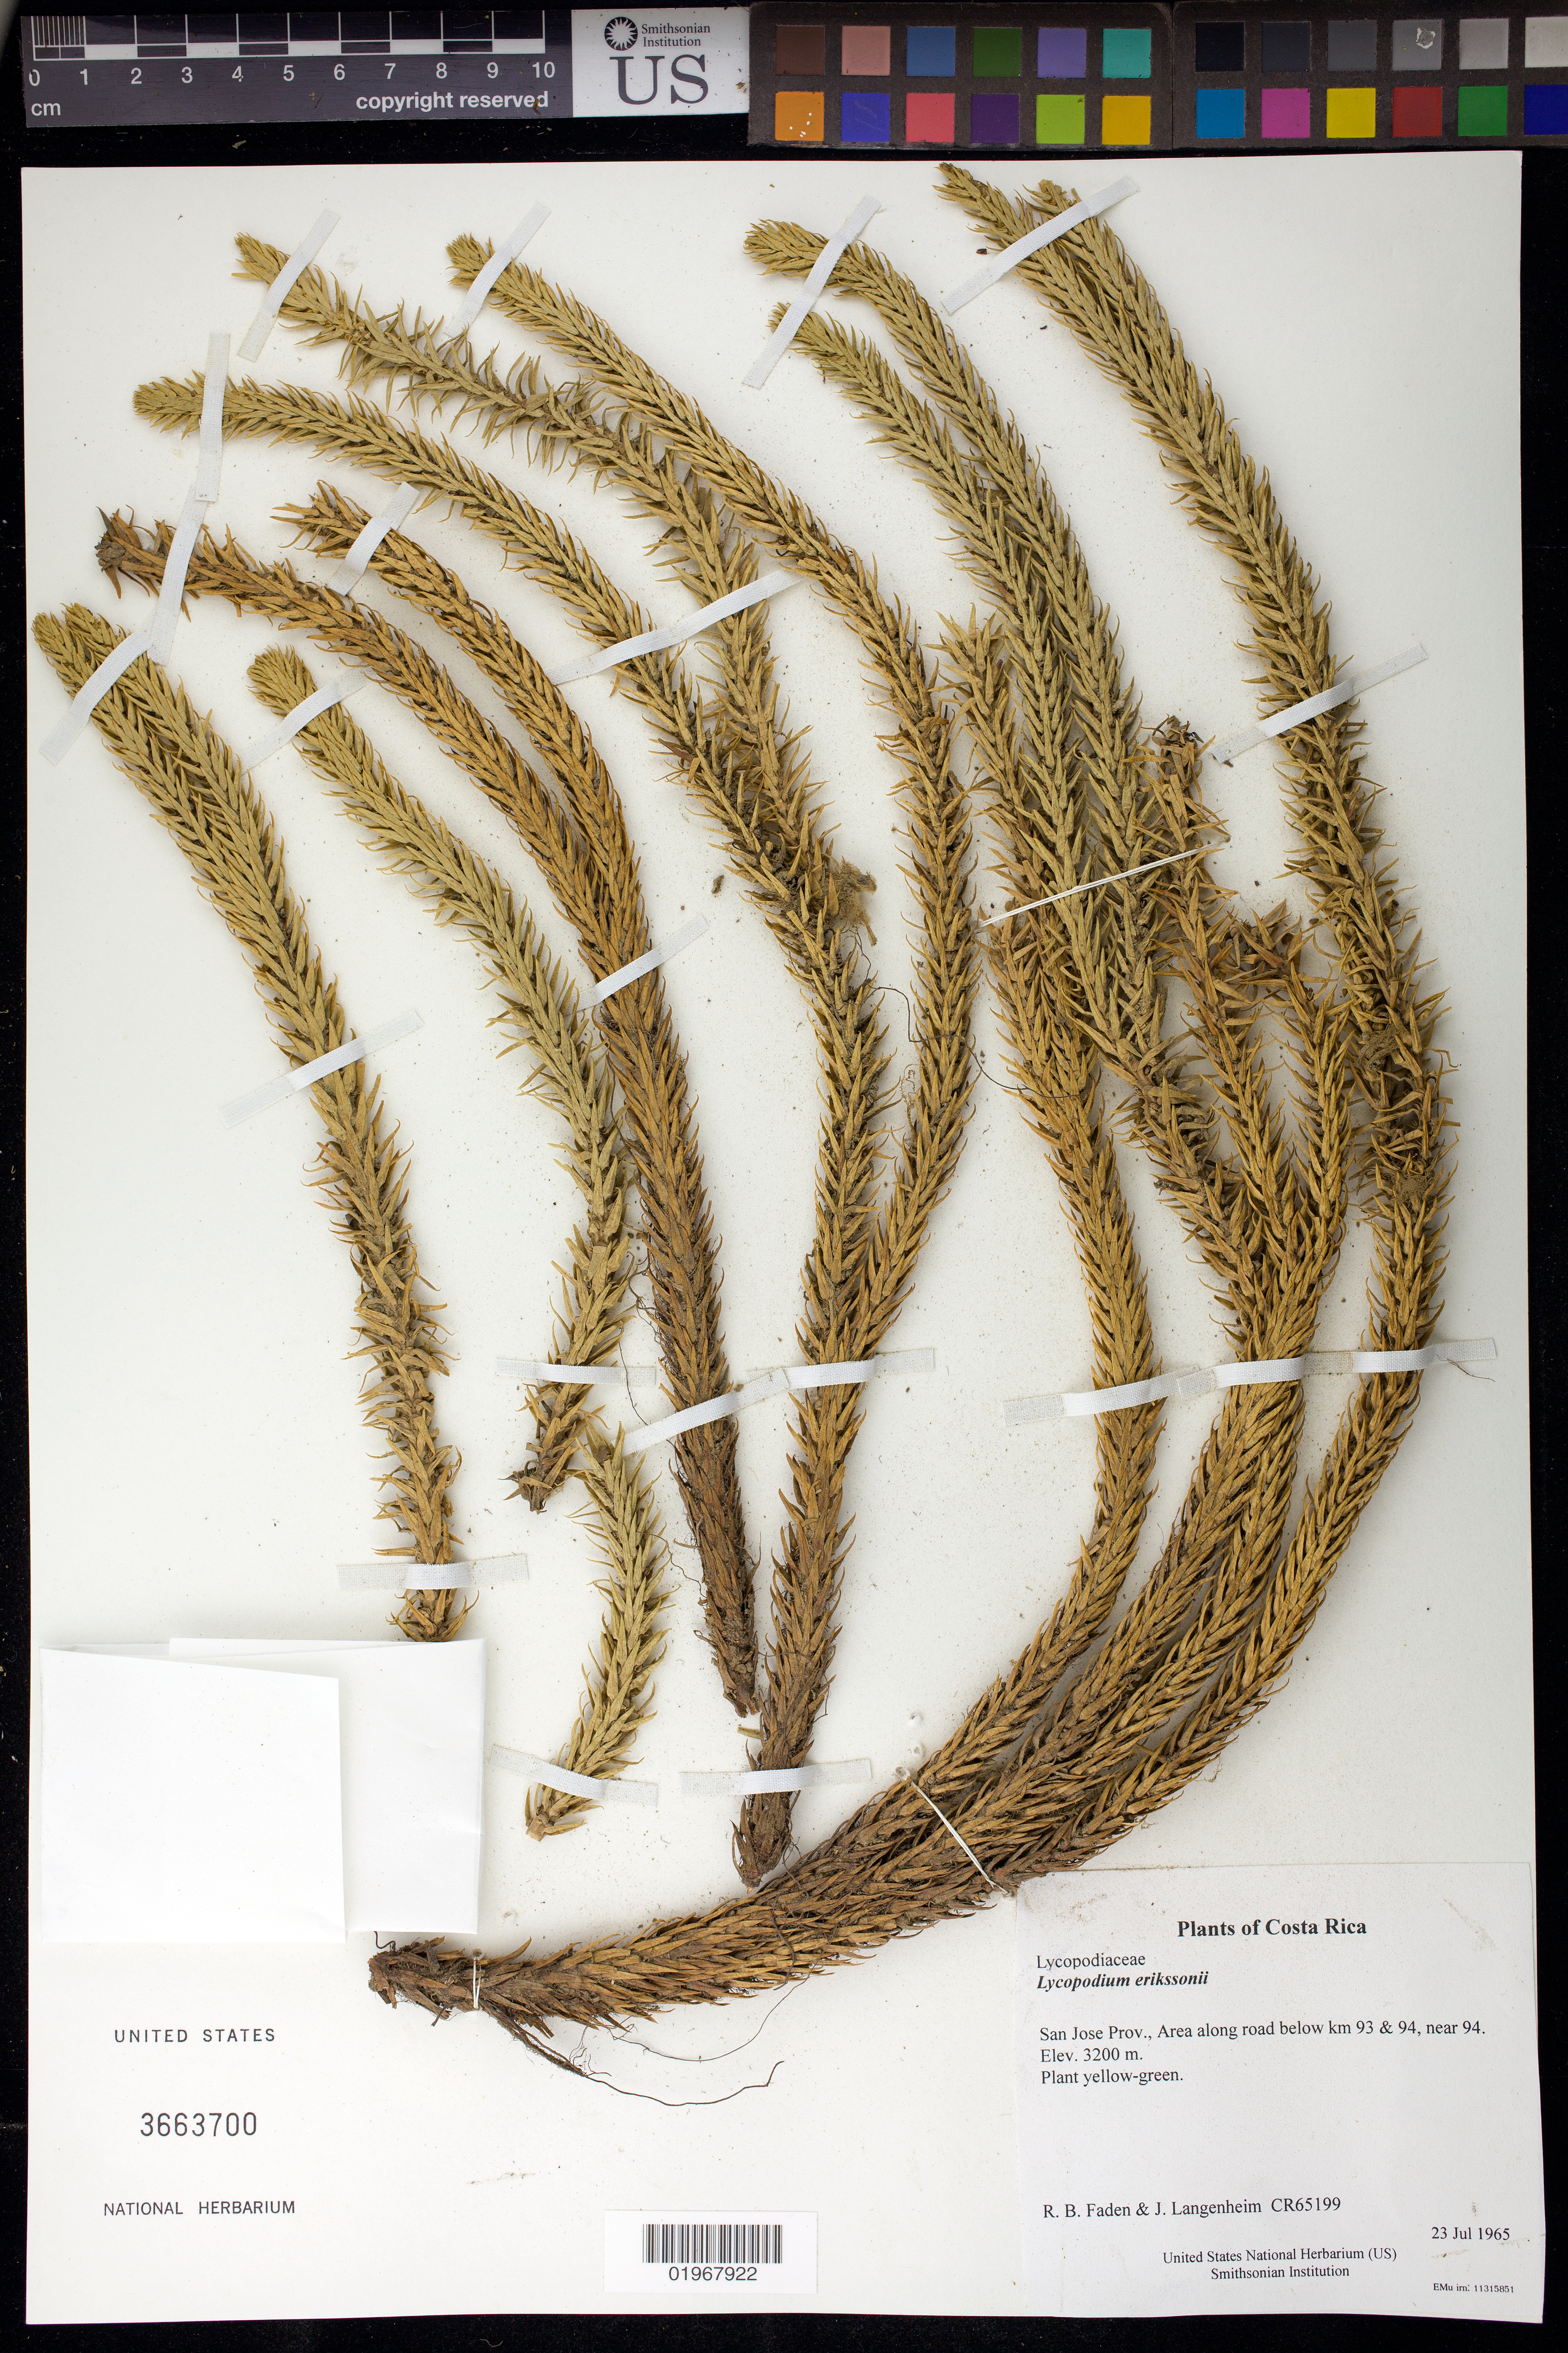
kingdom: Plantae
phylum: Tracheophyta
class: Lycopodiopsida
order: Lycopodiales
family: Lycopodiaceae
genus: Phlegmariurus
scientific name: Phlegmariurus talamancanus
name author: (B. Øllg.) B. Øllg.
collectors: R. B. Faden & J. Langenheim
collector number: CR65199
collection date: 1965-07-23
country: Costa Rica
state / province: San Jose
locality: Area along road below km 93 & 94, near 94.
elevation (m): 3200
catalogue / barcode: US 3663700